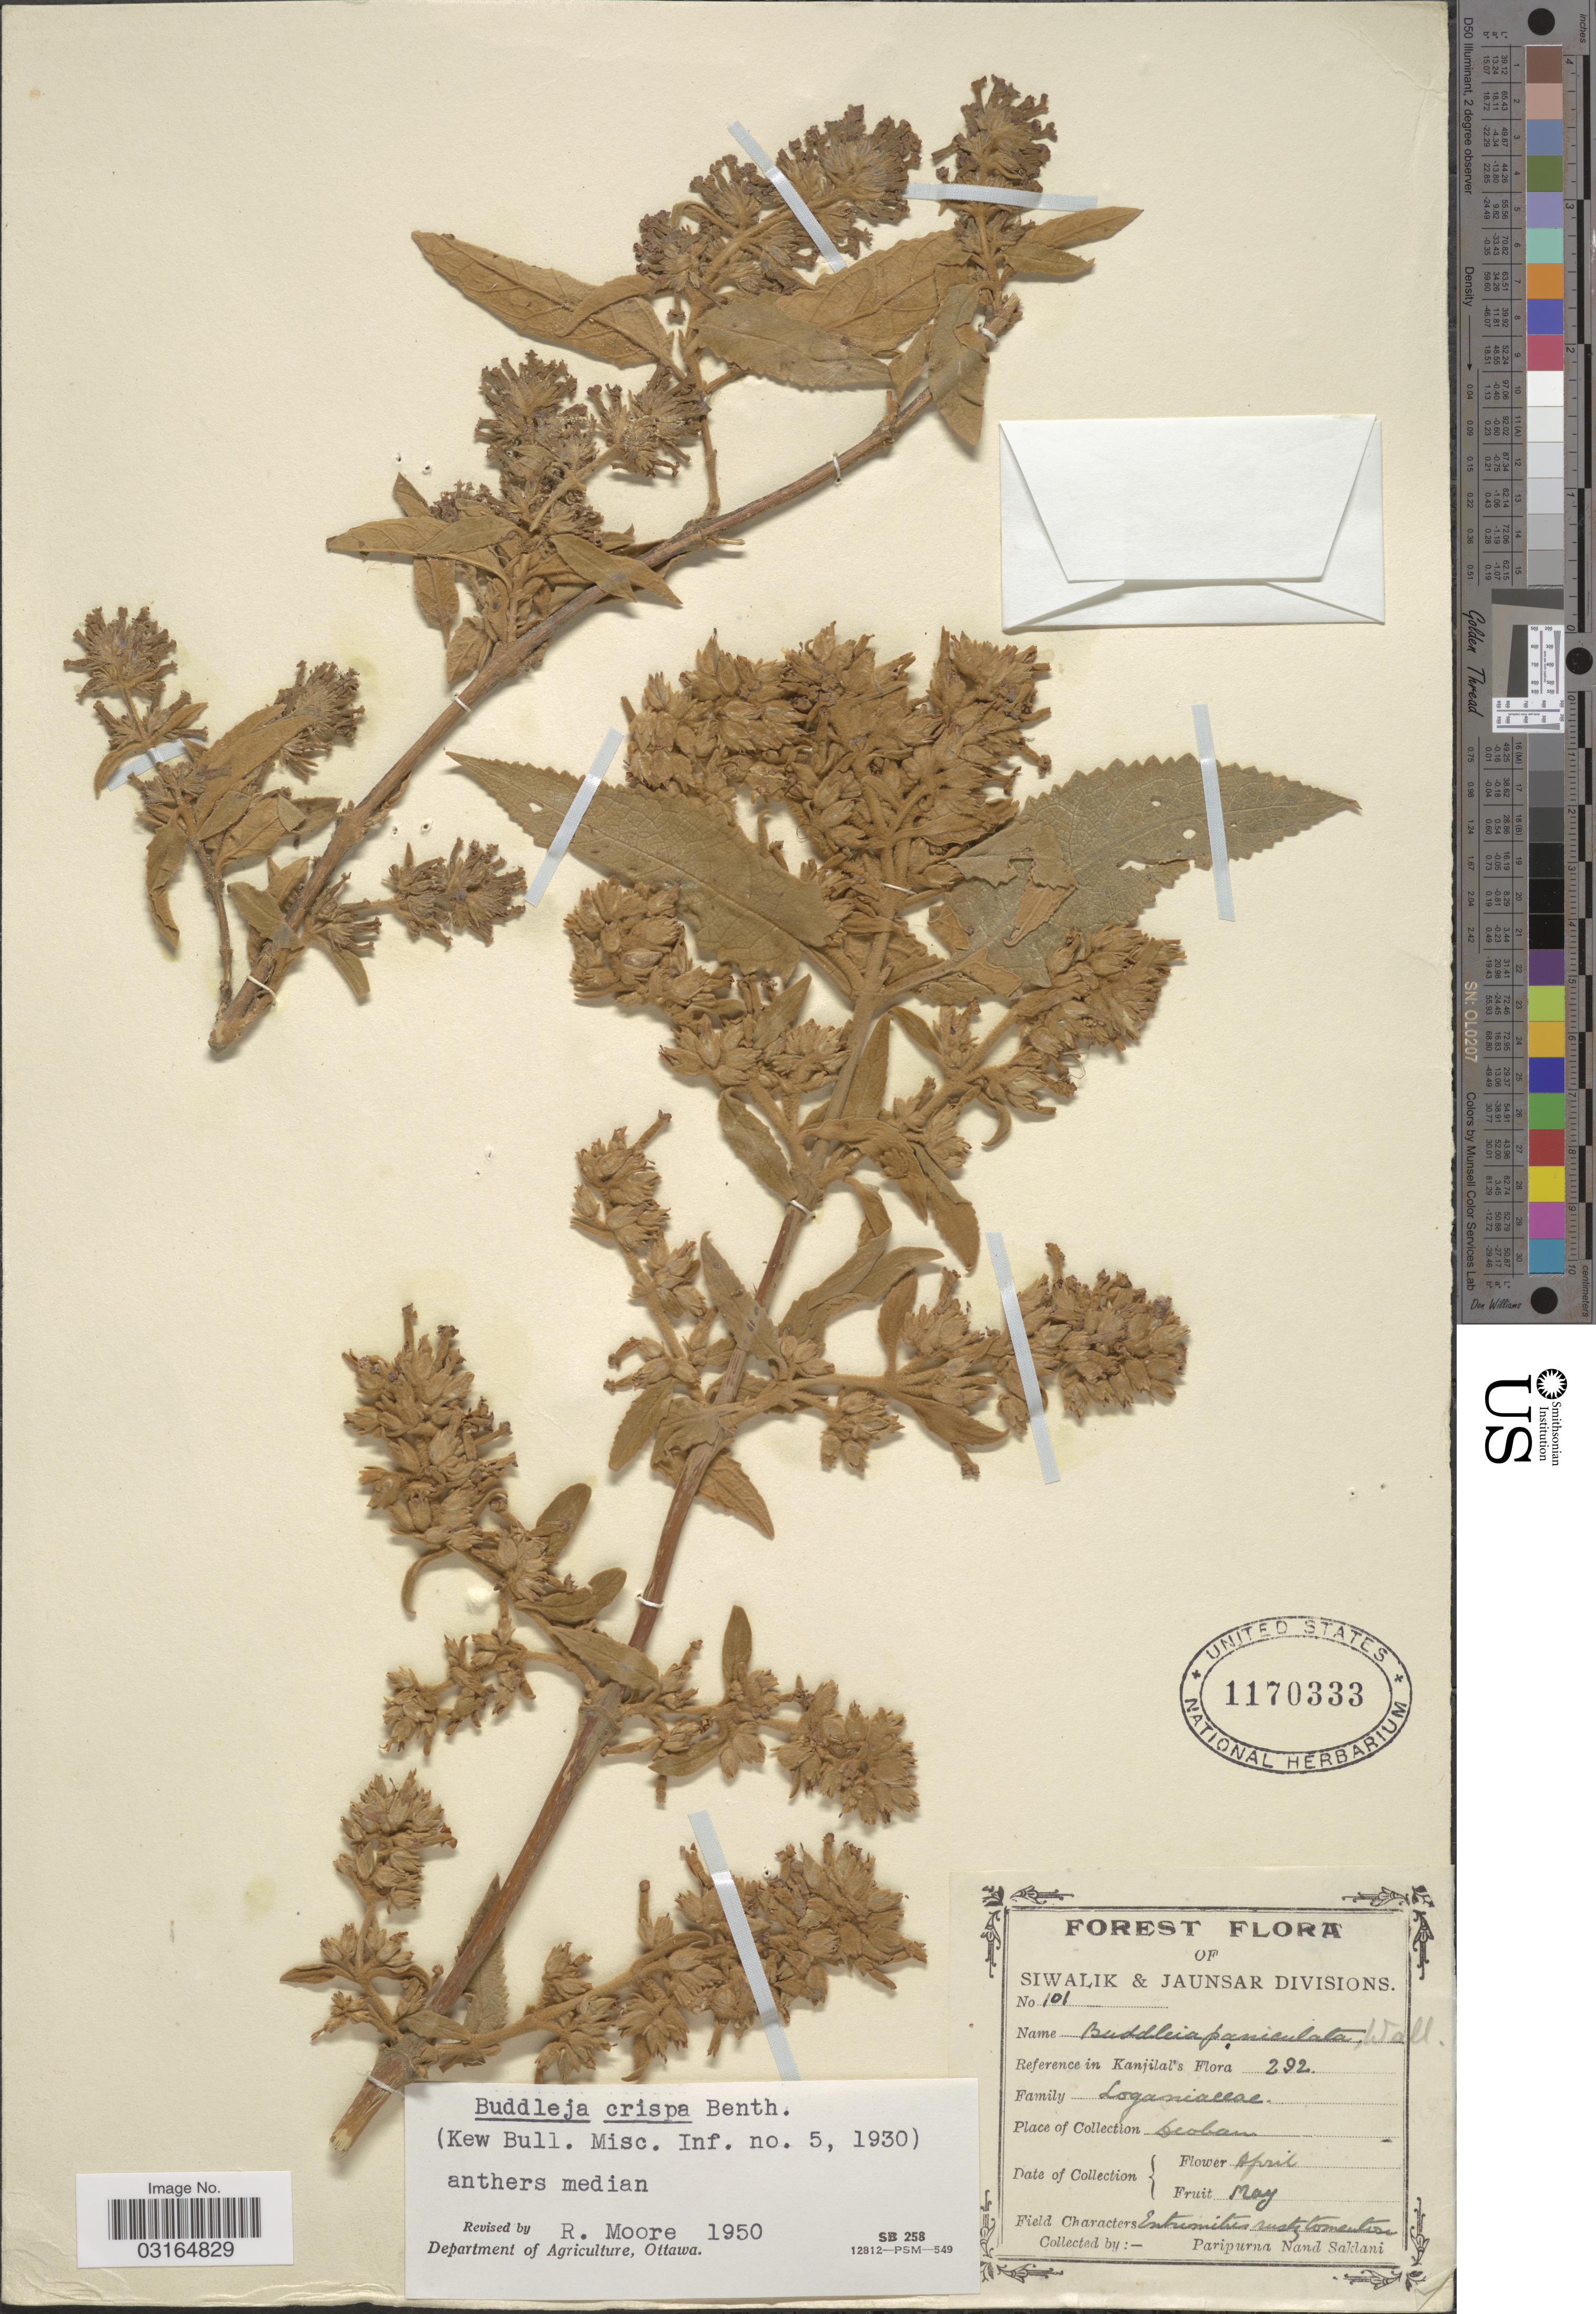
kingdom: Plantae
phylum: Tracheophyta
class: Magnoliopsida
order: Lamiales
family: Scrophulariaceae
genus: Buddleja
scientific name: Buddleja crispa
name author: Benth.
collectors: P. Saklani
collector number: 292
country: India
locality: Siwalik & Jaunsar. Deoban.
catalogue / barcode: US 1170333